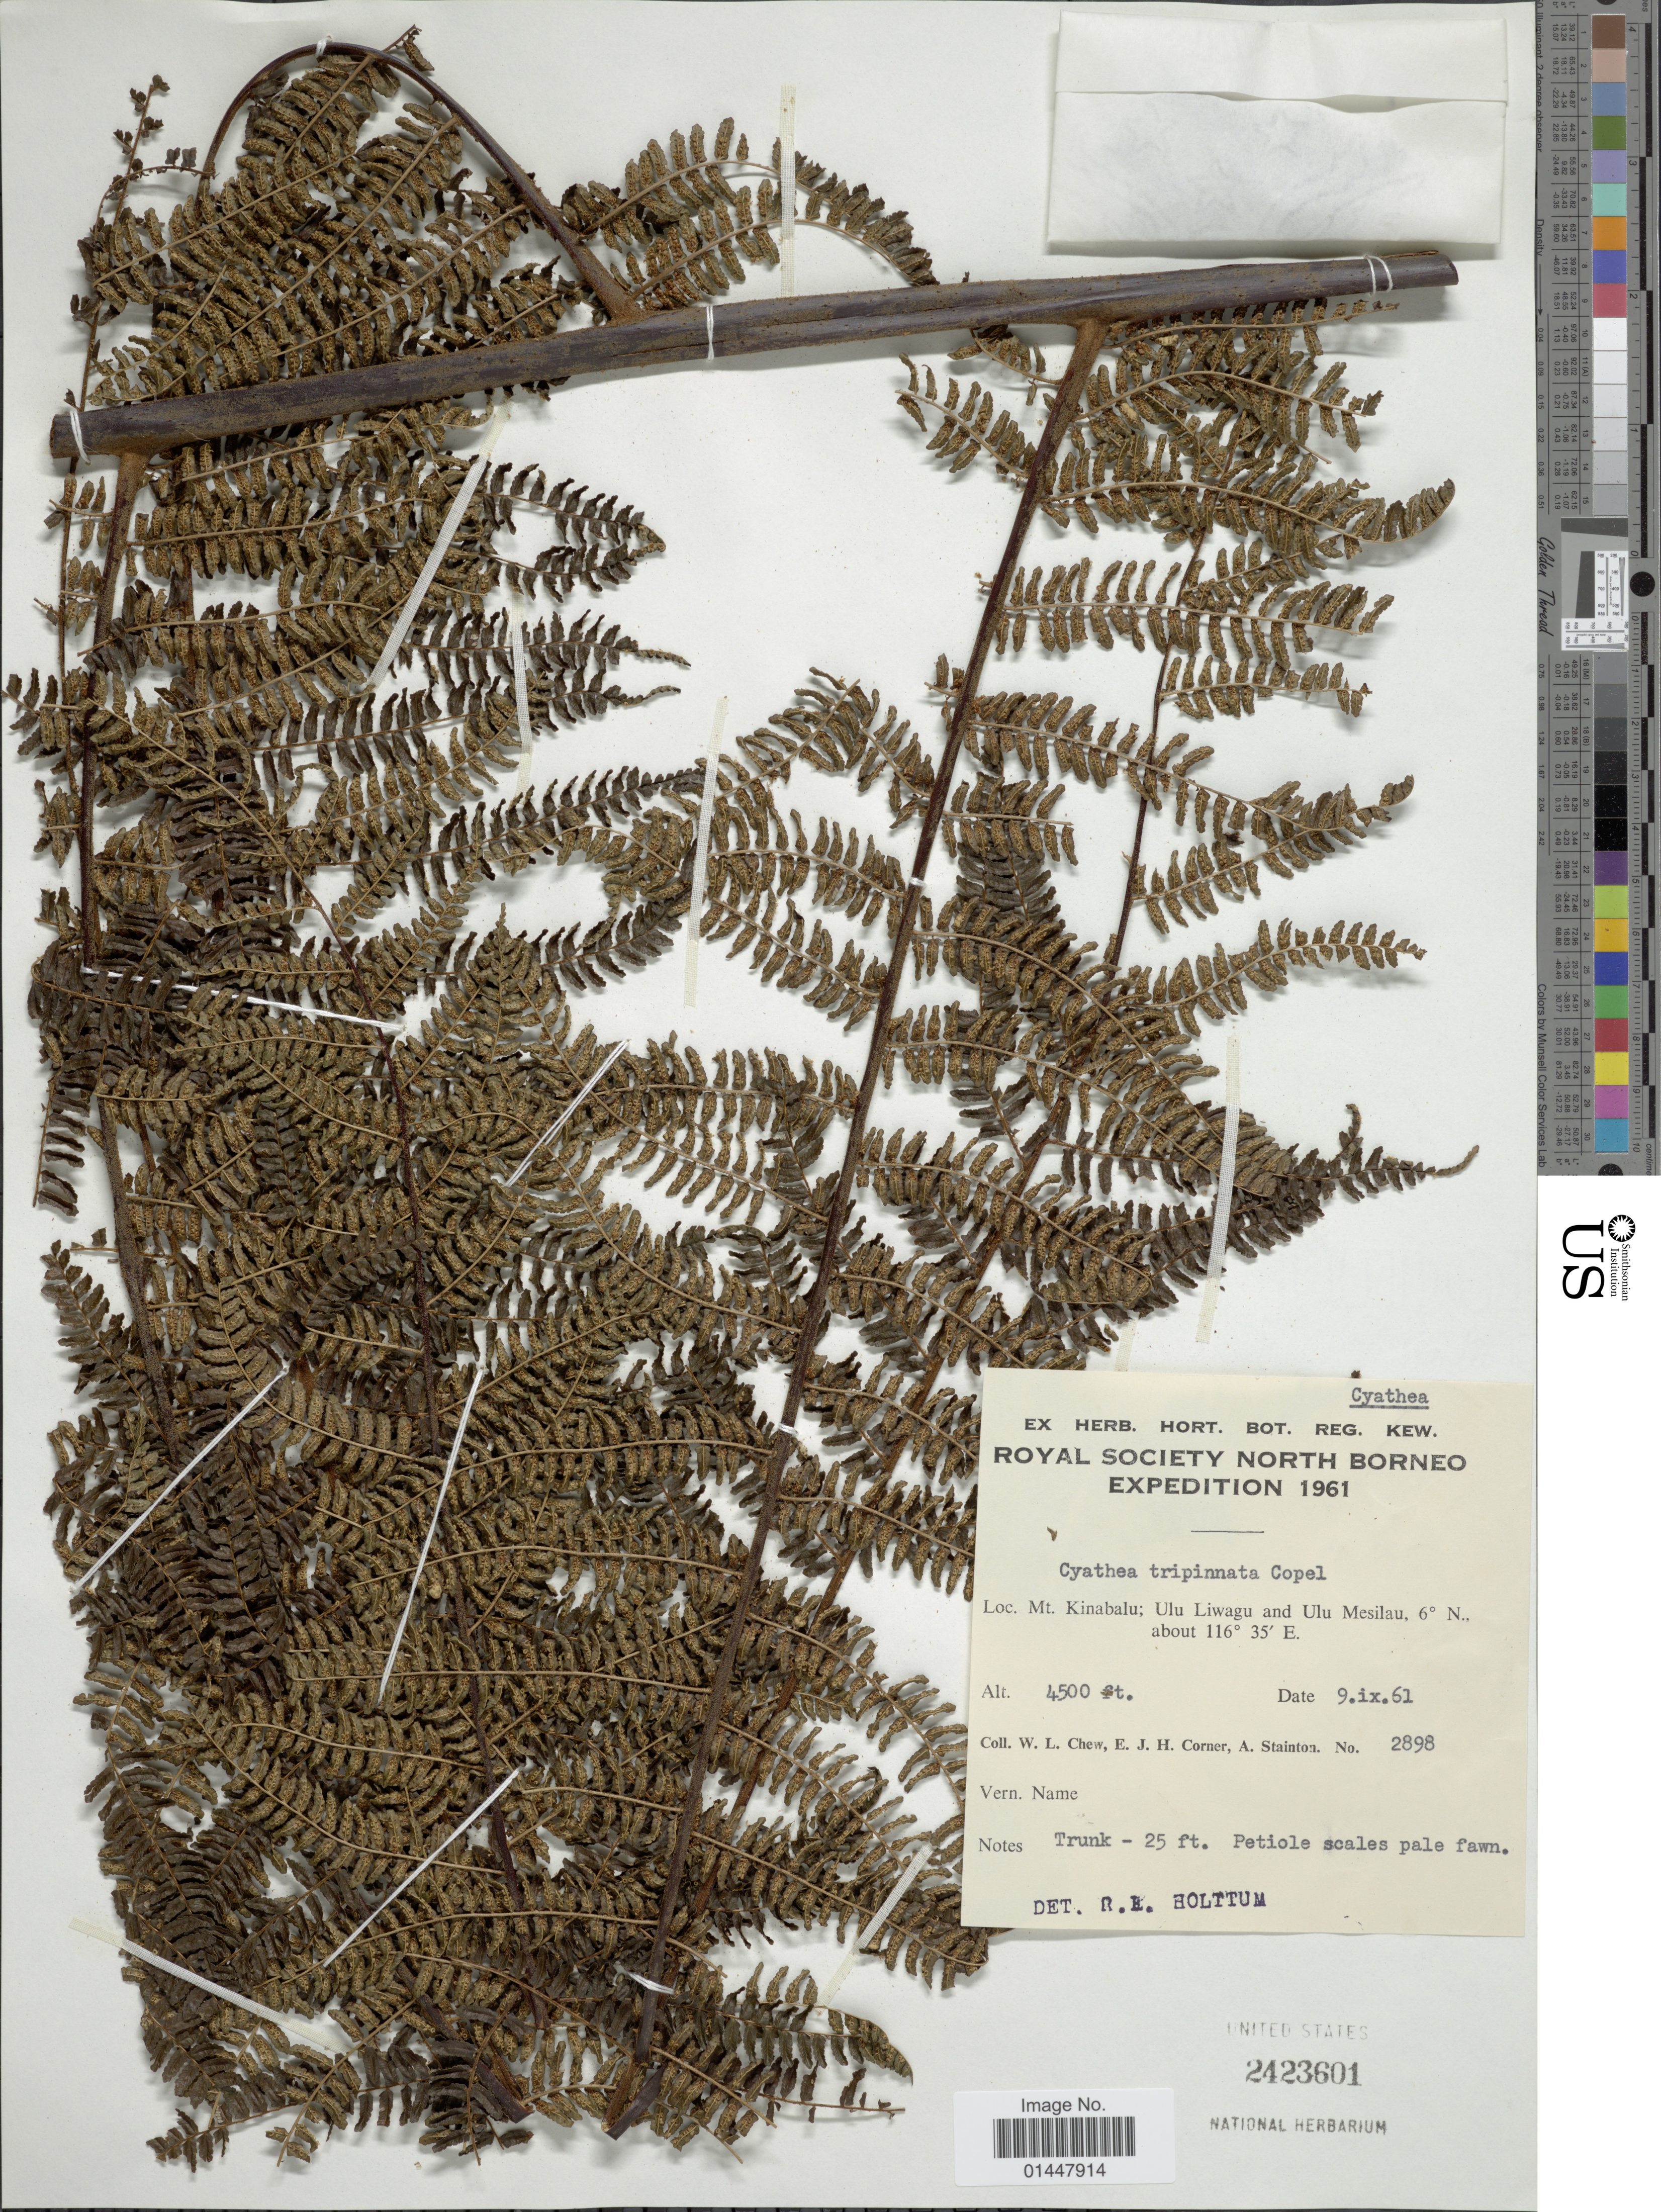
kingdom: Plantae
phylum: Tracheophyta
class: Polypodiopsida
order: Cyatheales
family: Cyatheaceae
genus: Sphaeropteris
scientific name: Sphaeropteris tripinnata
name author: (Copel.) R.M. Tryon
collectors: W. Chew, E. Corner & A. Stainton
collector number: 2898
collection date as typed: Transcribed d/m/y: 9/9/61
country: Malaysia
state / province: Sabah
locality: Royal Society North Borneo, Ulu Liwagu and Ulu Mesilau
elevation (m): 1372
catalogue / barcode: US 2423601